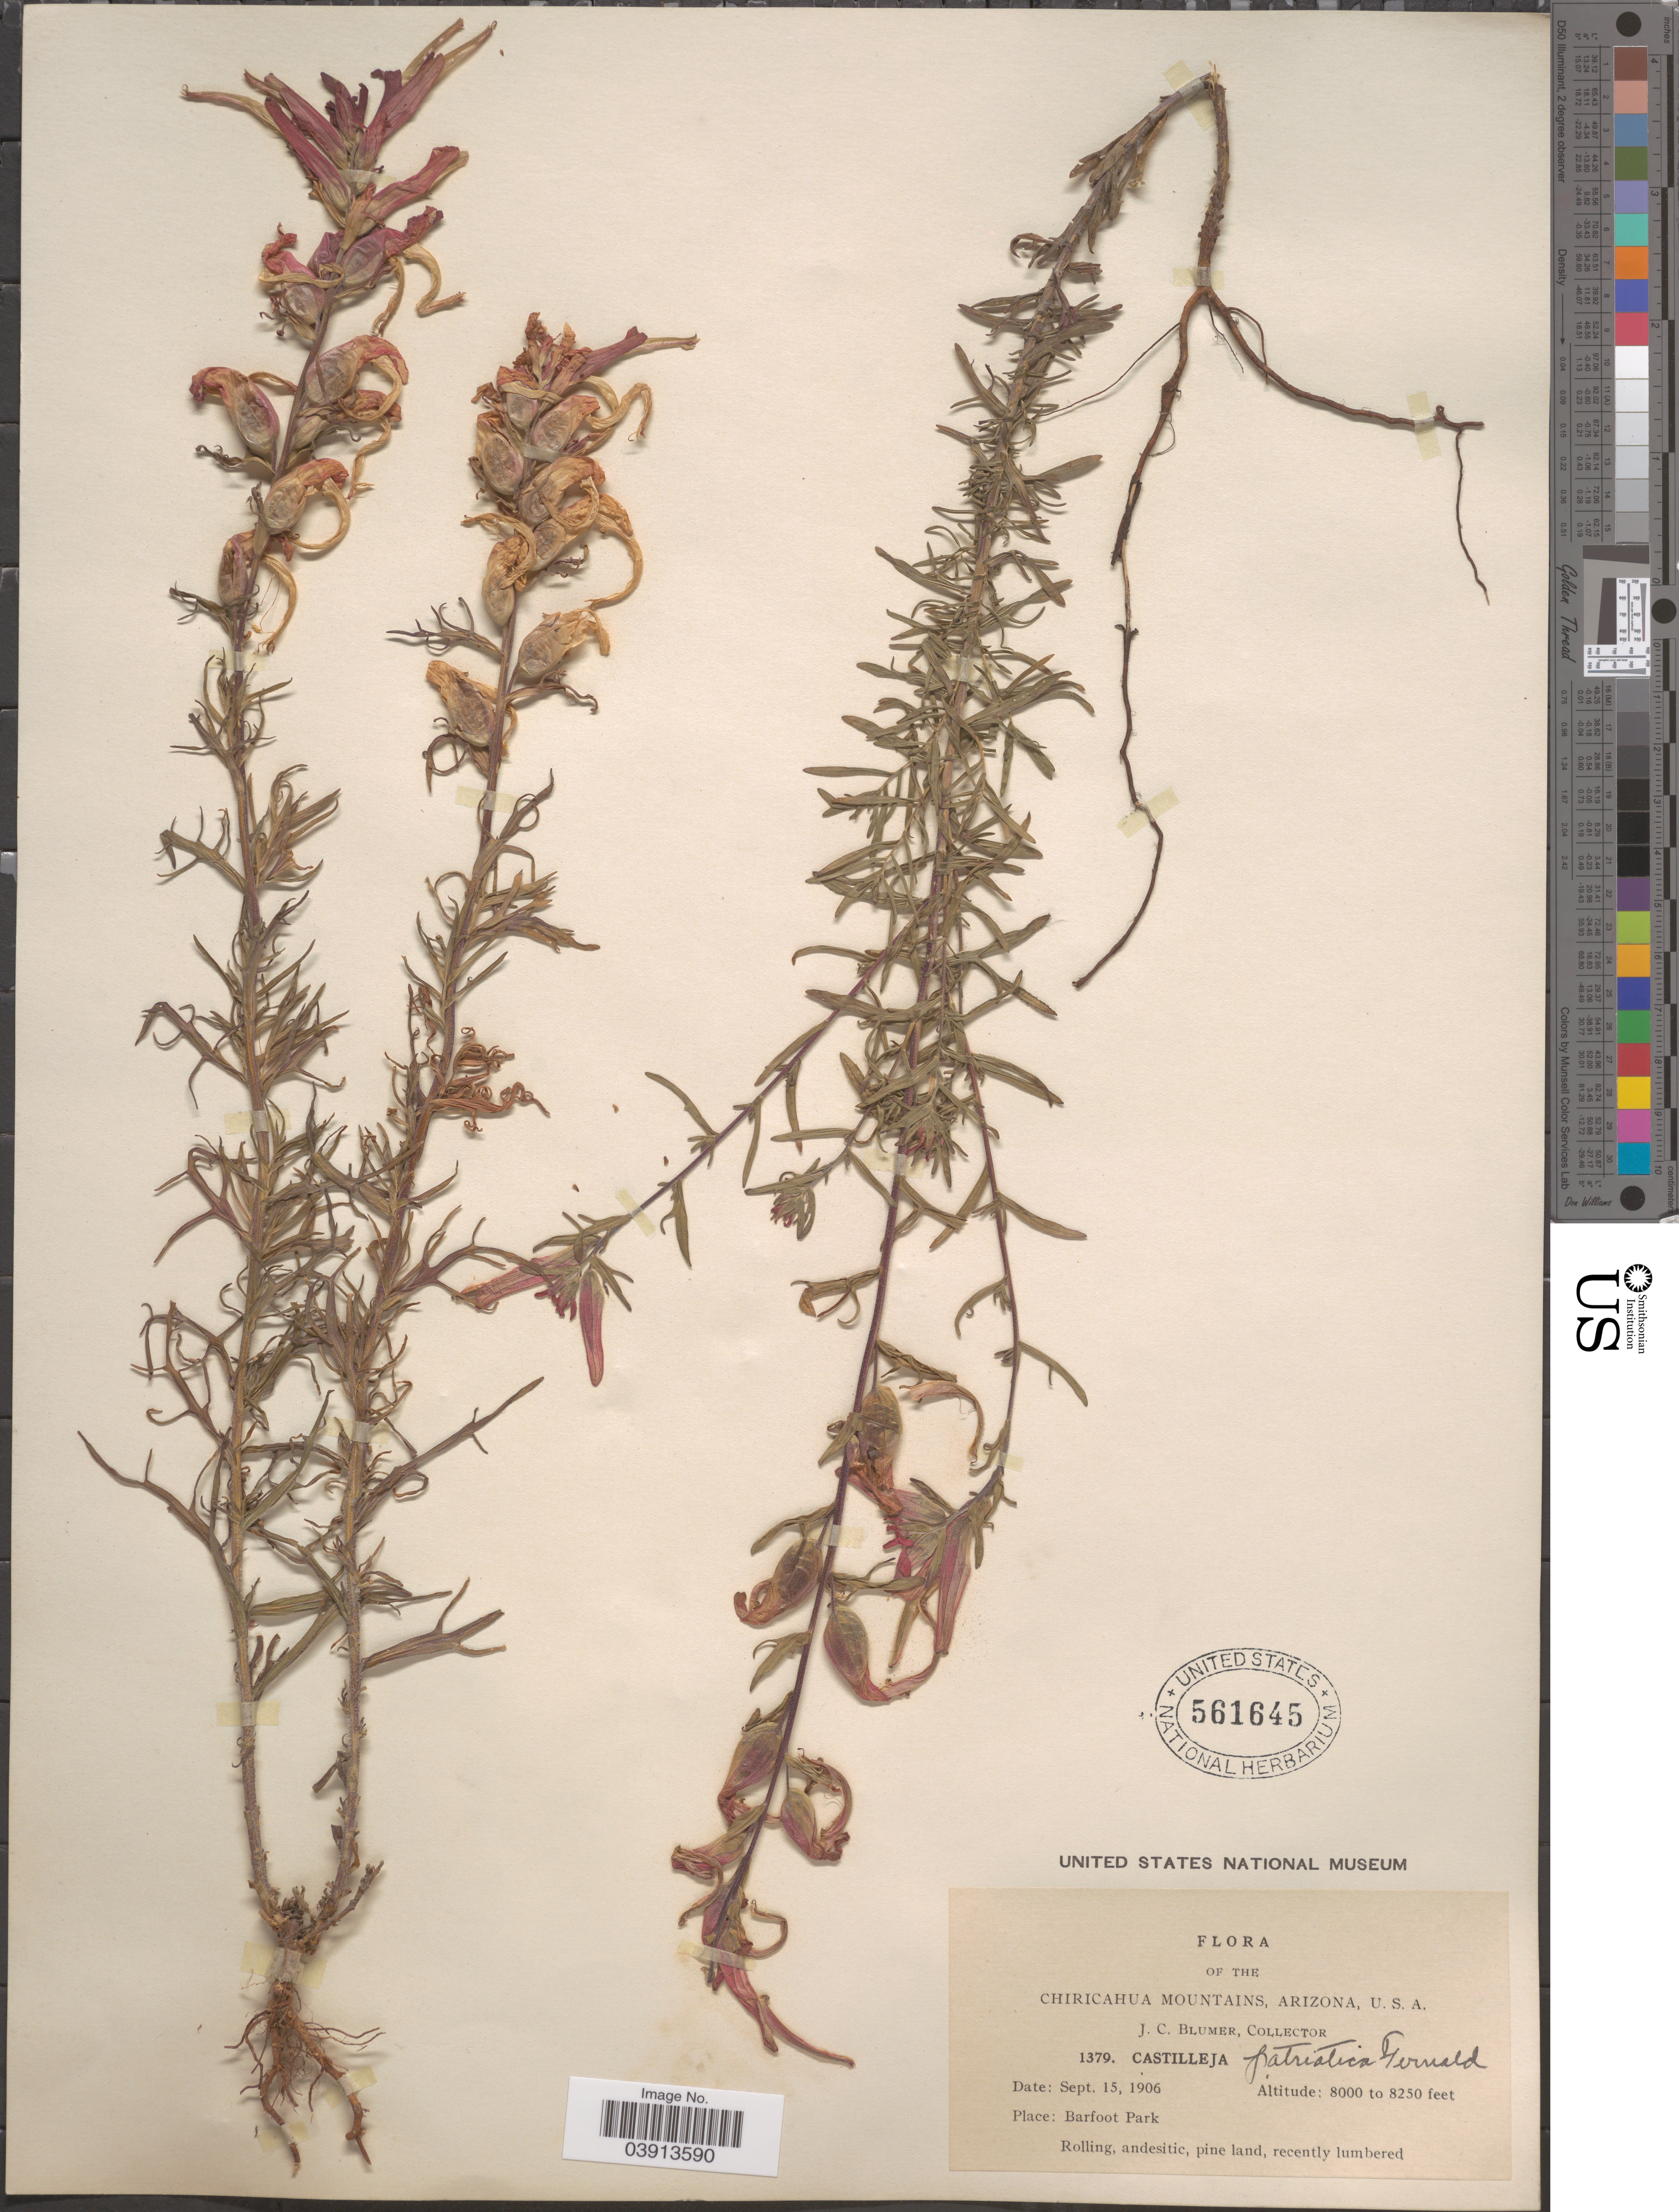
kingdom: Plantae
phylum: Tracheophyta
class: Magnoliopsida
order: Lamiales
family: Orobanchaceae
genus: Castilleja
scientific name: Castilleja patriotica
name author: Fernald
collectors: J. C. Blumer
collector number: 1379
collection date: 1906-09-15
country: United States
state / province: Arizona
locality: Chiricahua Mountains. Barfoot Park.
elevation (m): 2438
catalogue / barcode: US 561645